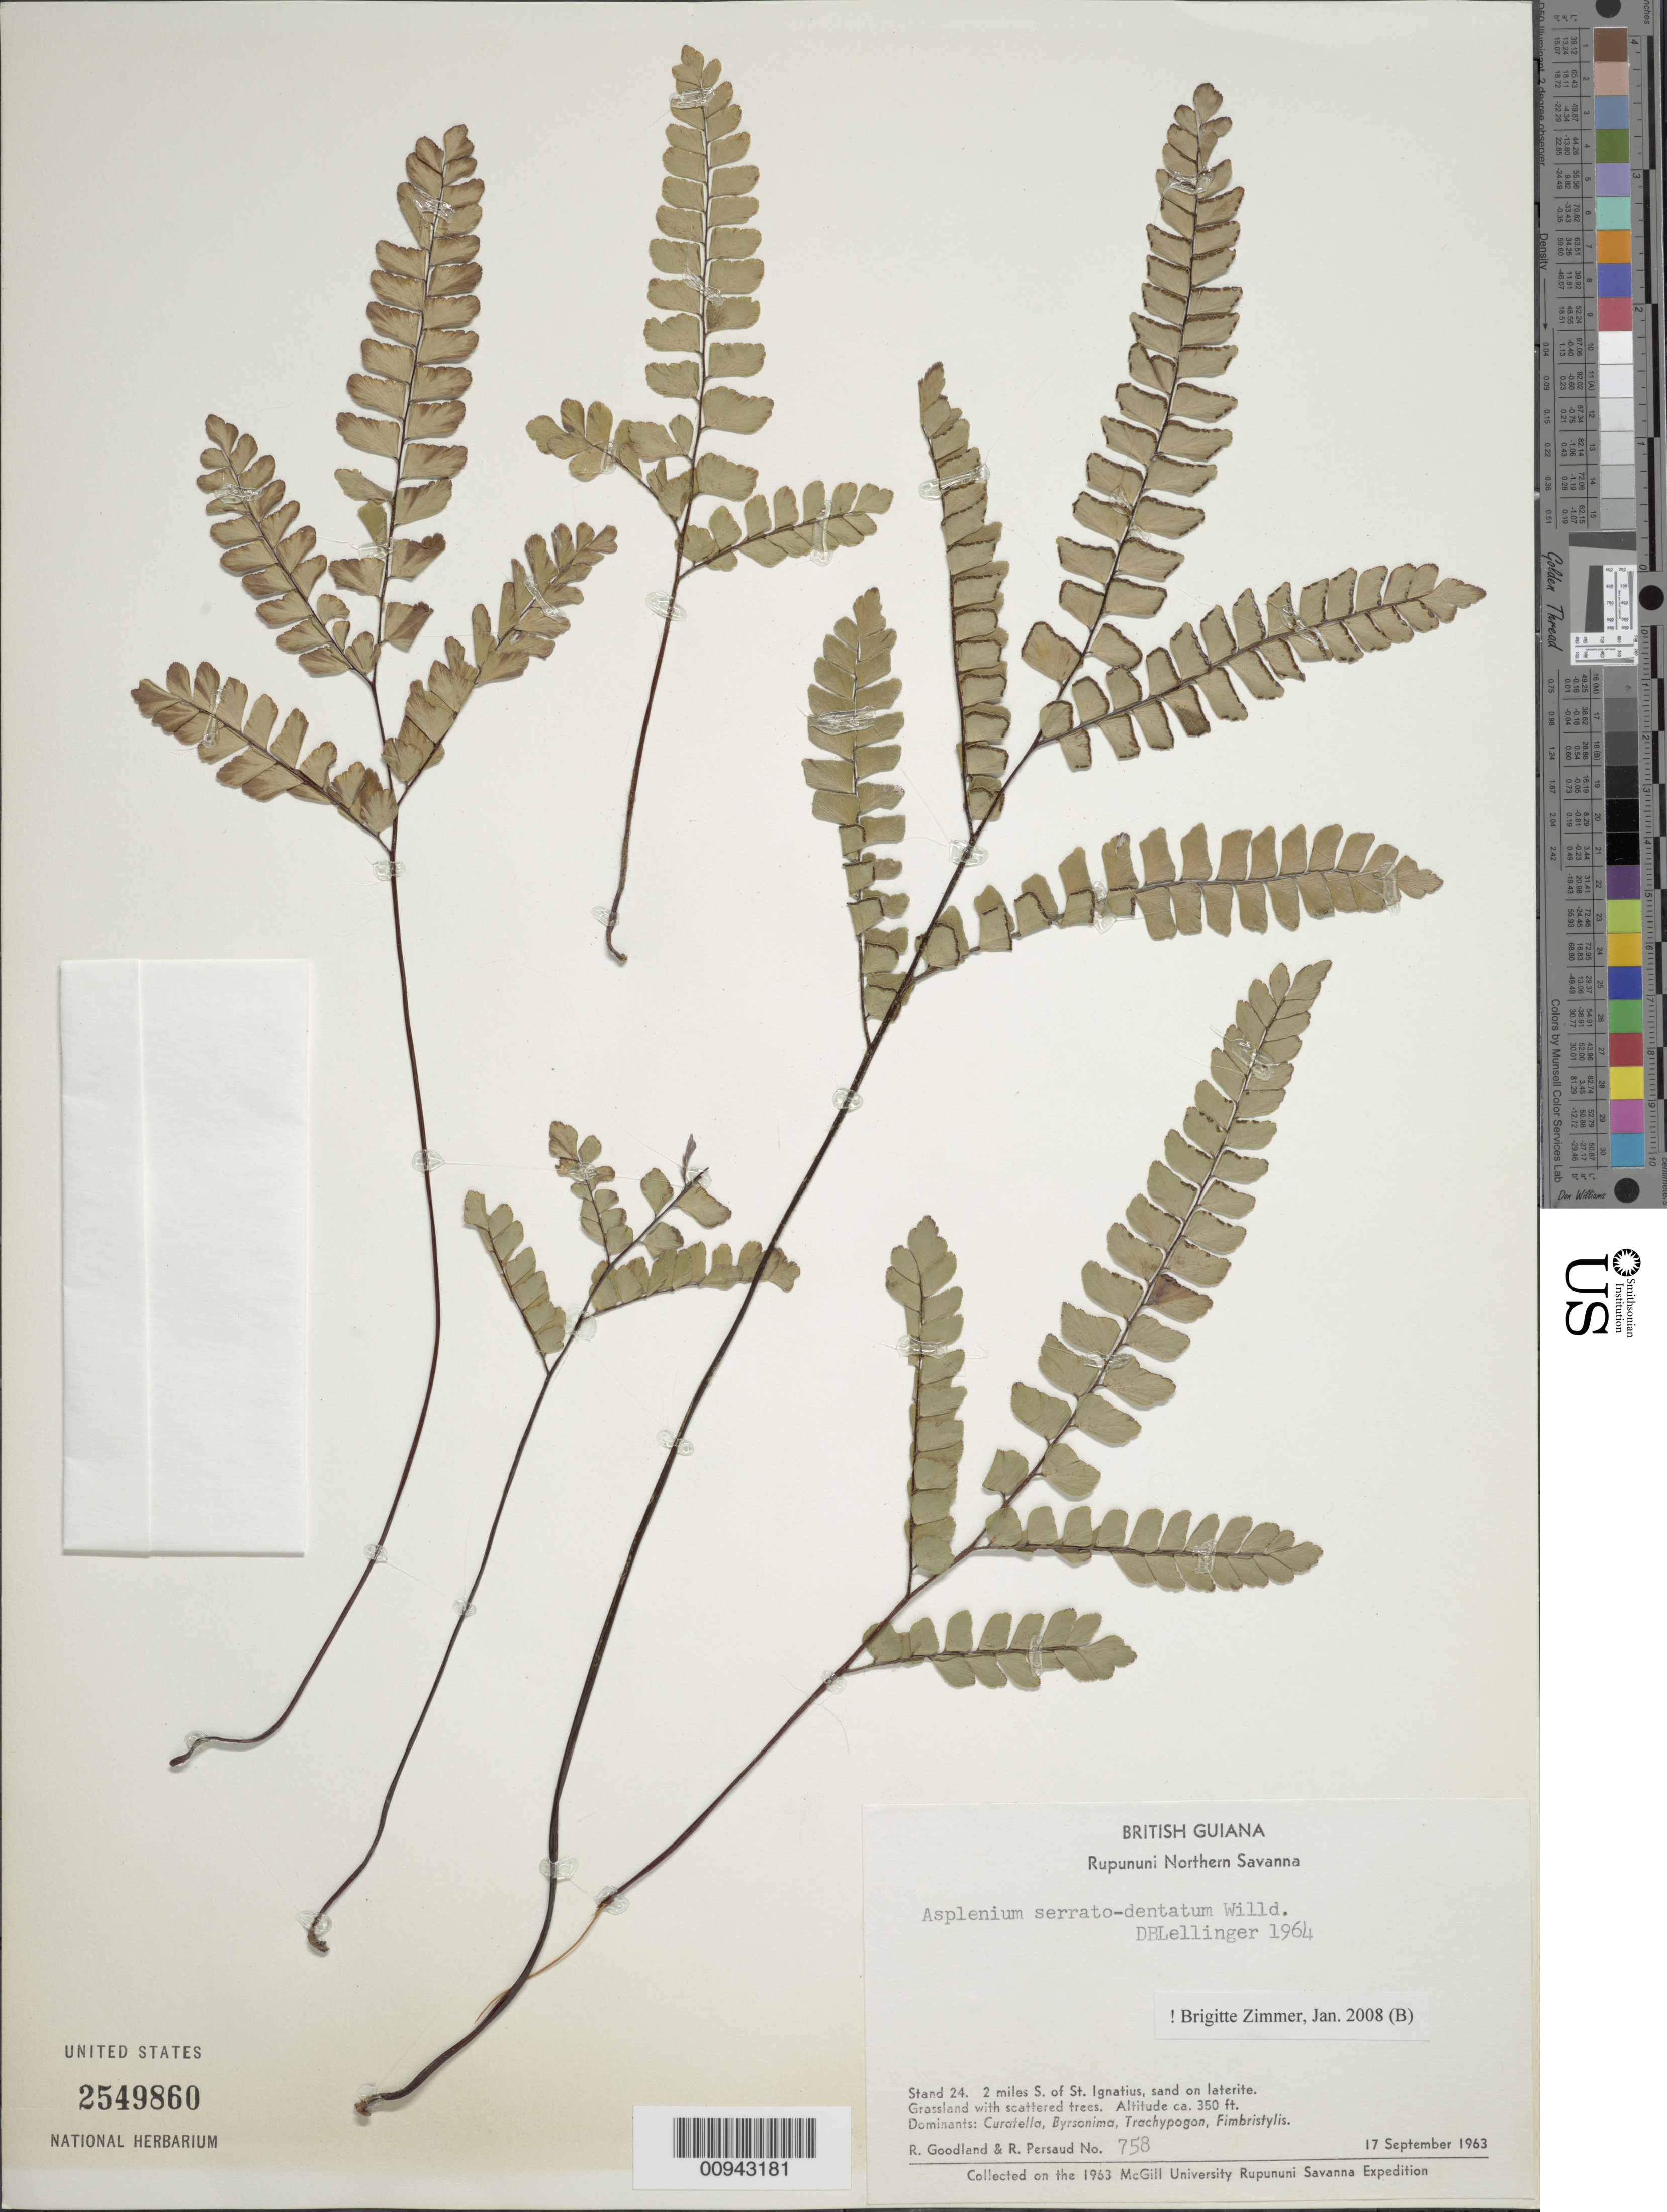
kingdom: Plantae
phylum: Tracheophyta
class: Polypodiopsida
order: Polypodiales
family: Pteridaceae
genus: Adiantum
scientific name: Adiantum serratodentatum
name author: Humb. & Bonpl. ex Willd.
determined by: Zimmer, B.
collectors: R. Goodland & R. Persaud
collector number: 758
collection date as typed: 17-Sep-63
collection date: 1963-09-17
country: Guyana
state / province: U. Takutu-U. Essequibo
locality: Rupununi Northern Savanna, St. Ignatius, 2 mi. S of. Stand 24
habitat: Sand on laterite. Grassland with scattered trees. Dominants: Curatella, Byrsonima, Trachypogon, Fimbristylis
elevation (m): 107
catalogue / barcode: US 2549860